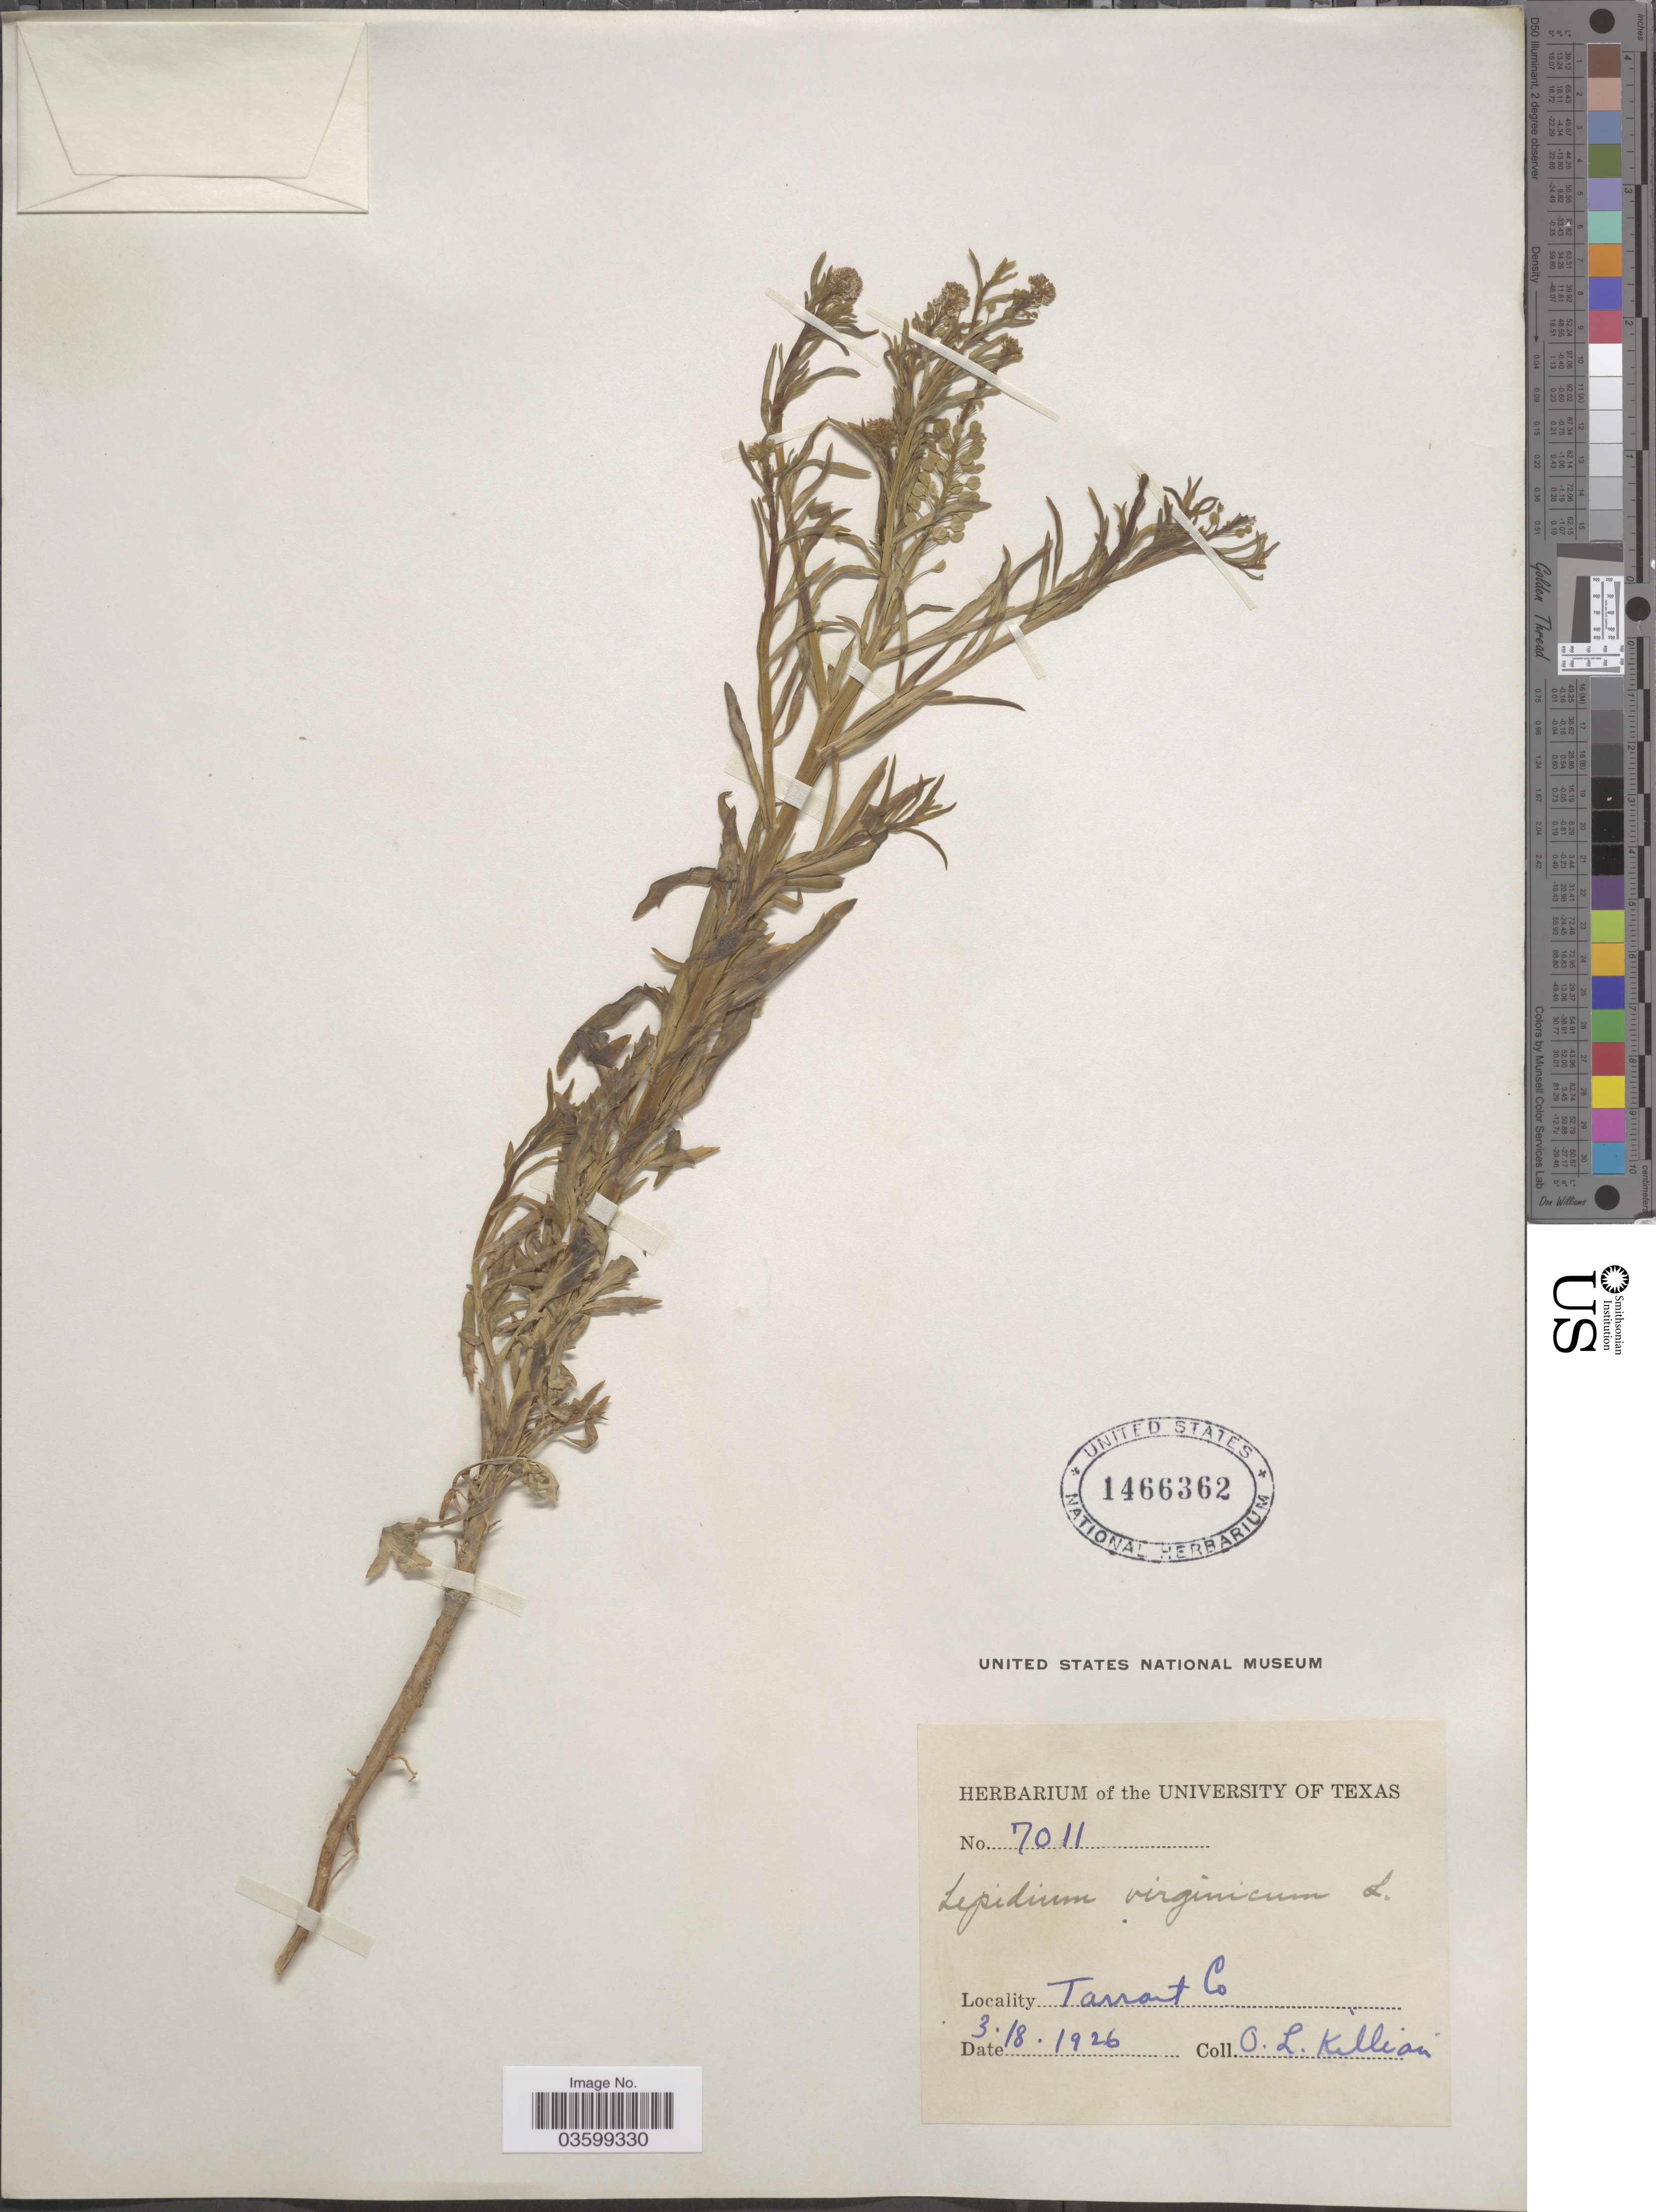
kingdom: Plantae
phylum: Tracheophyta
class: Magnoliopsida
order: Brassicales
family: Brassicaceae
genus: Lepidium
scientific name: Lepidium virginicum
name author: L.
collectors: O. Killian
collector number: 7011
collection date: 1926-03-18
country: United States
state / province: Texas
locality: Tarrant Co.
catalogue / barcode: US 1466362